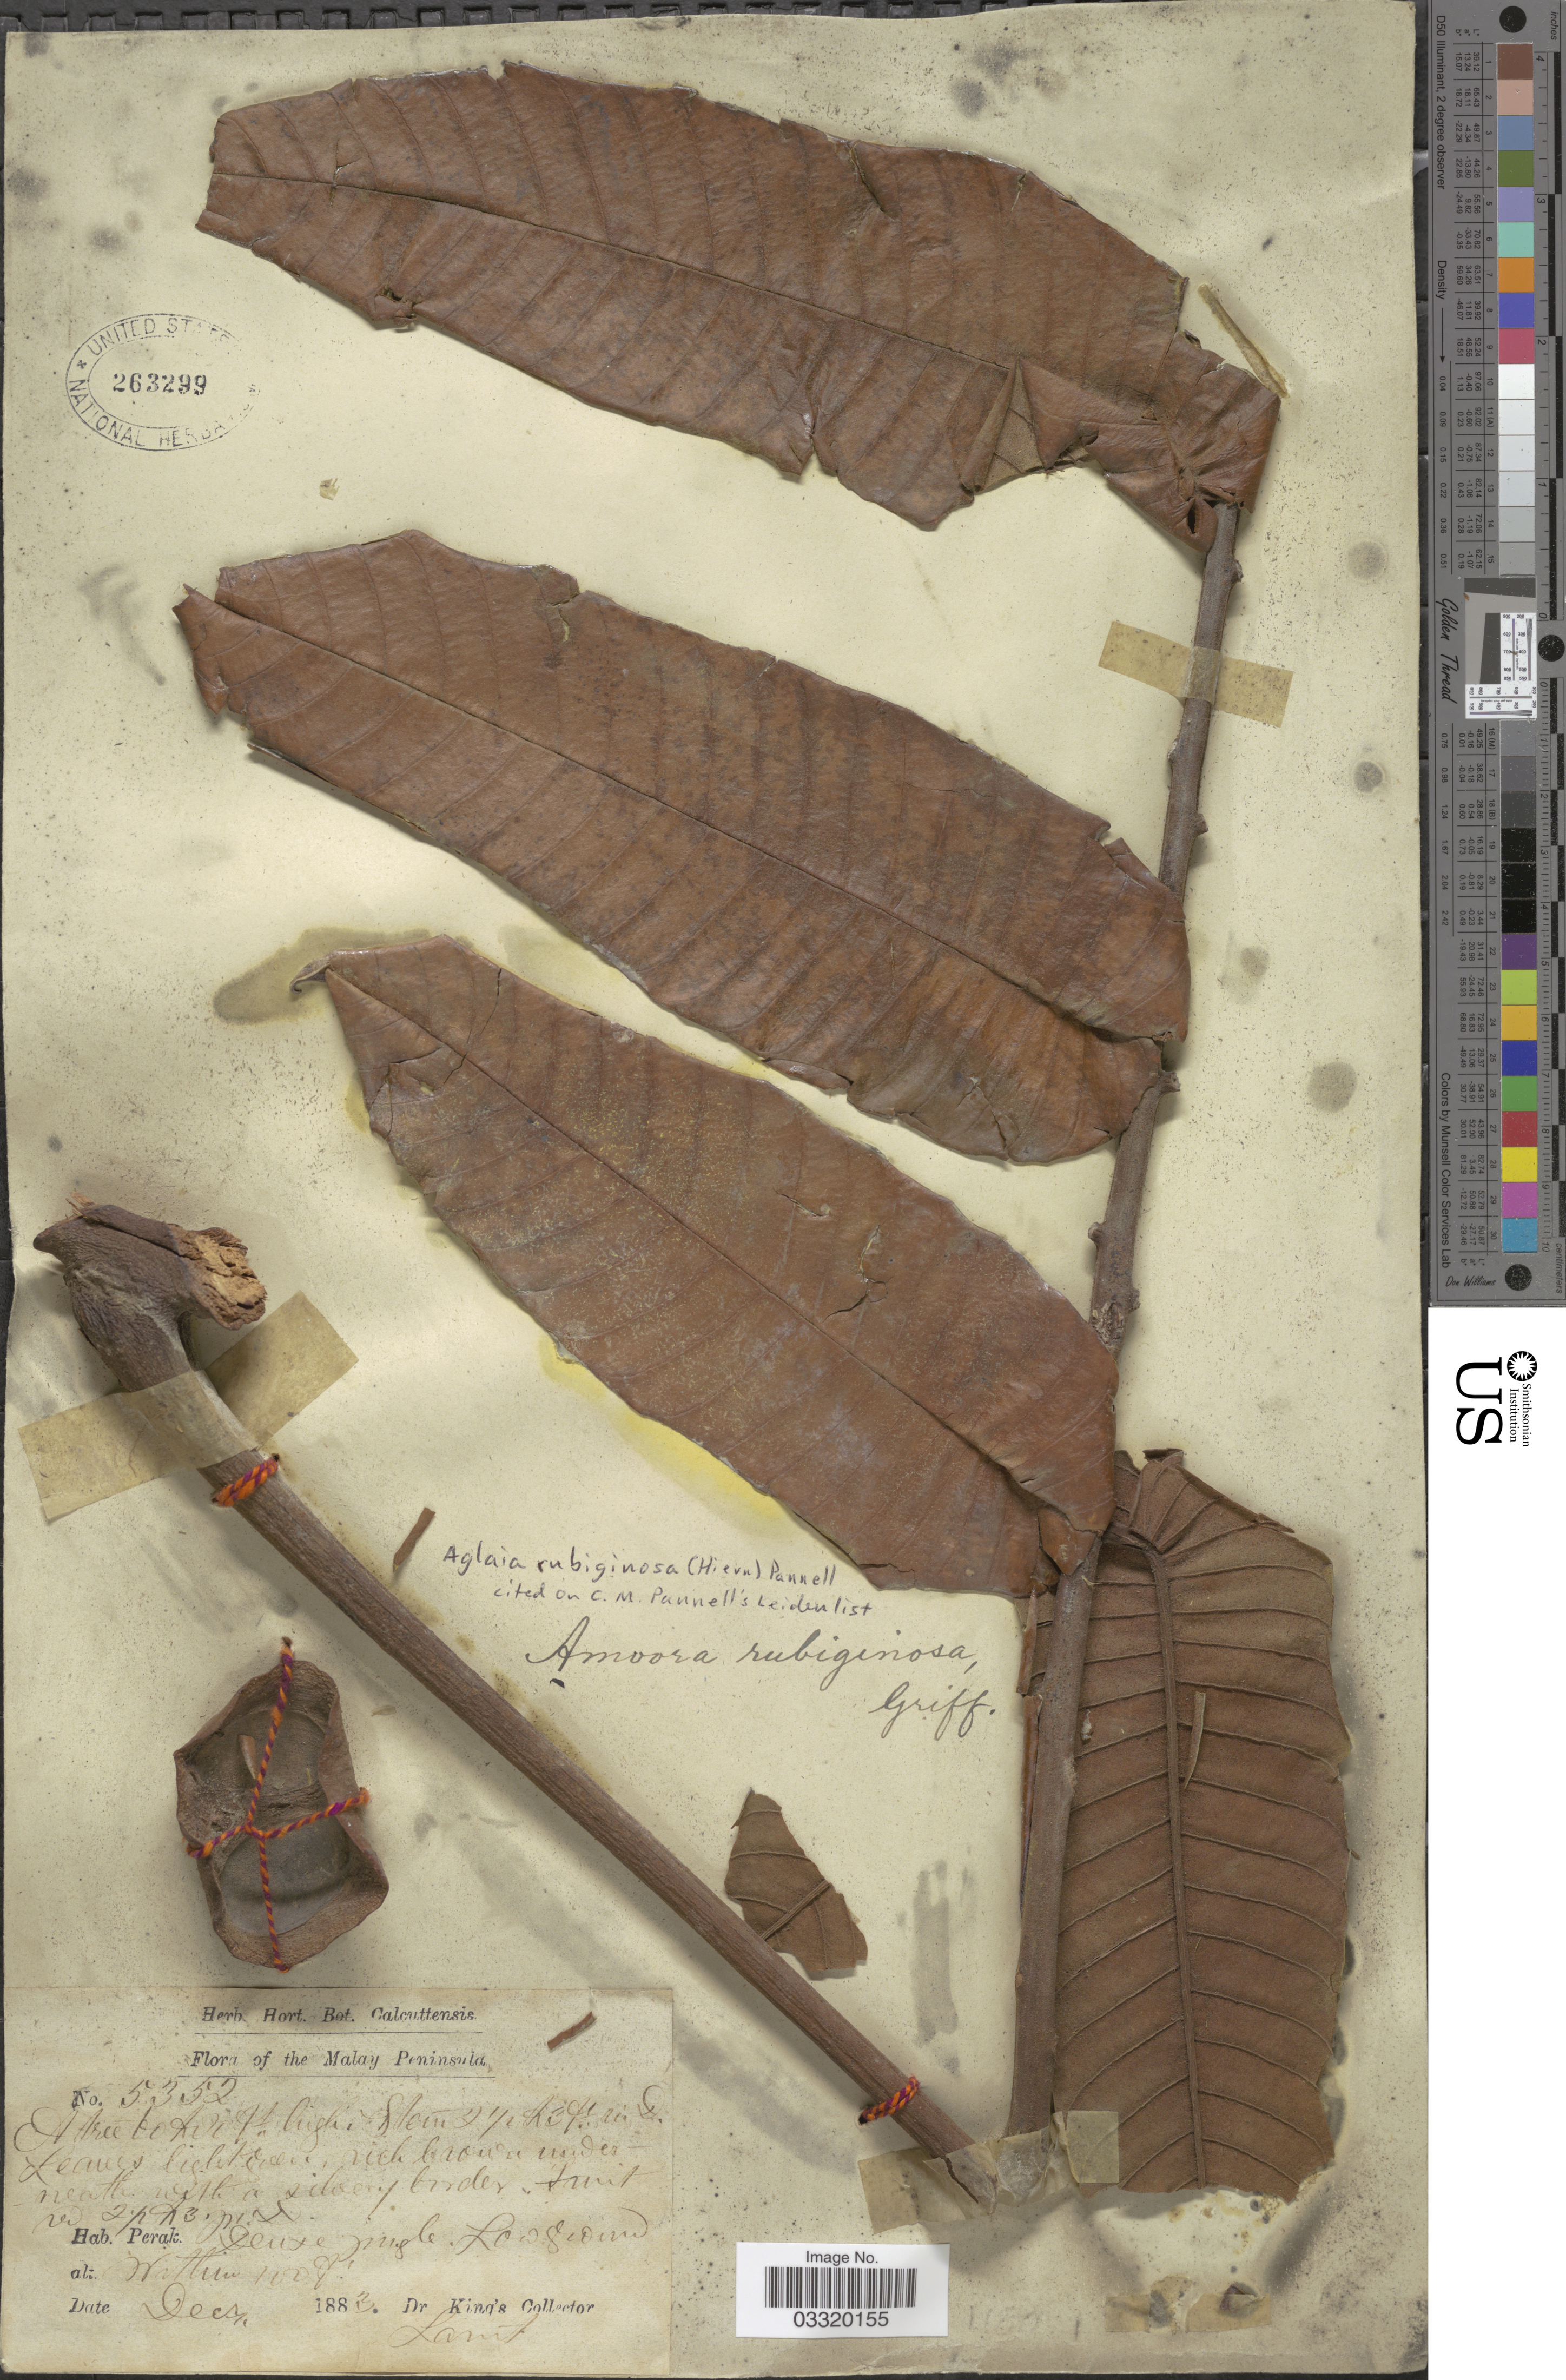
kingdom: Plantae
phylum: Tracheophyta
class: Magnoliopsida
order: Sapindales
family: Meliaceae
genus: Aglaia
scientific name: Aglaia rubiginosa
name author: (Hiern) Pannell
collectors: Dr. King's collector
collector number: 5352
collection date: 1883-12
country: Malaysia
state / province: Perak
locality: Malay Peninsula. Perak.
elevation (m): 30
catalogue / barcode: US 263299